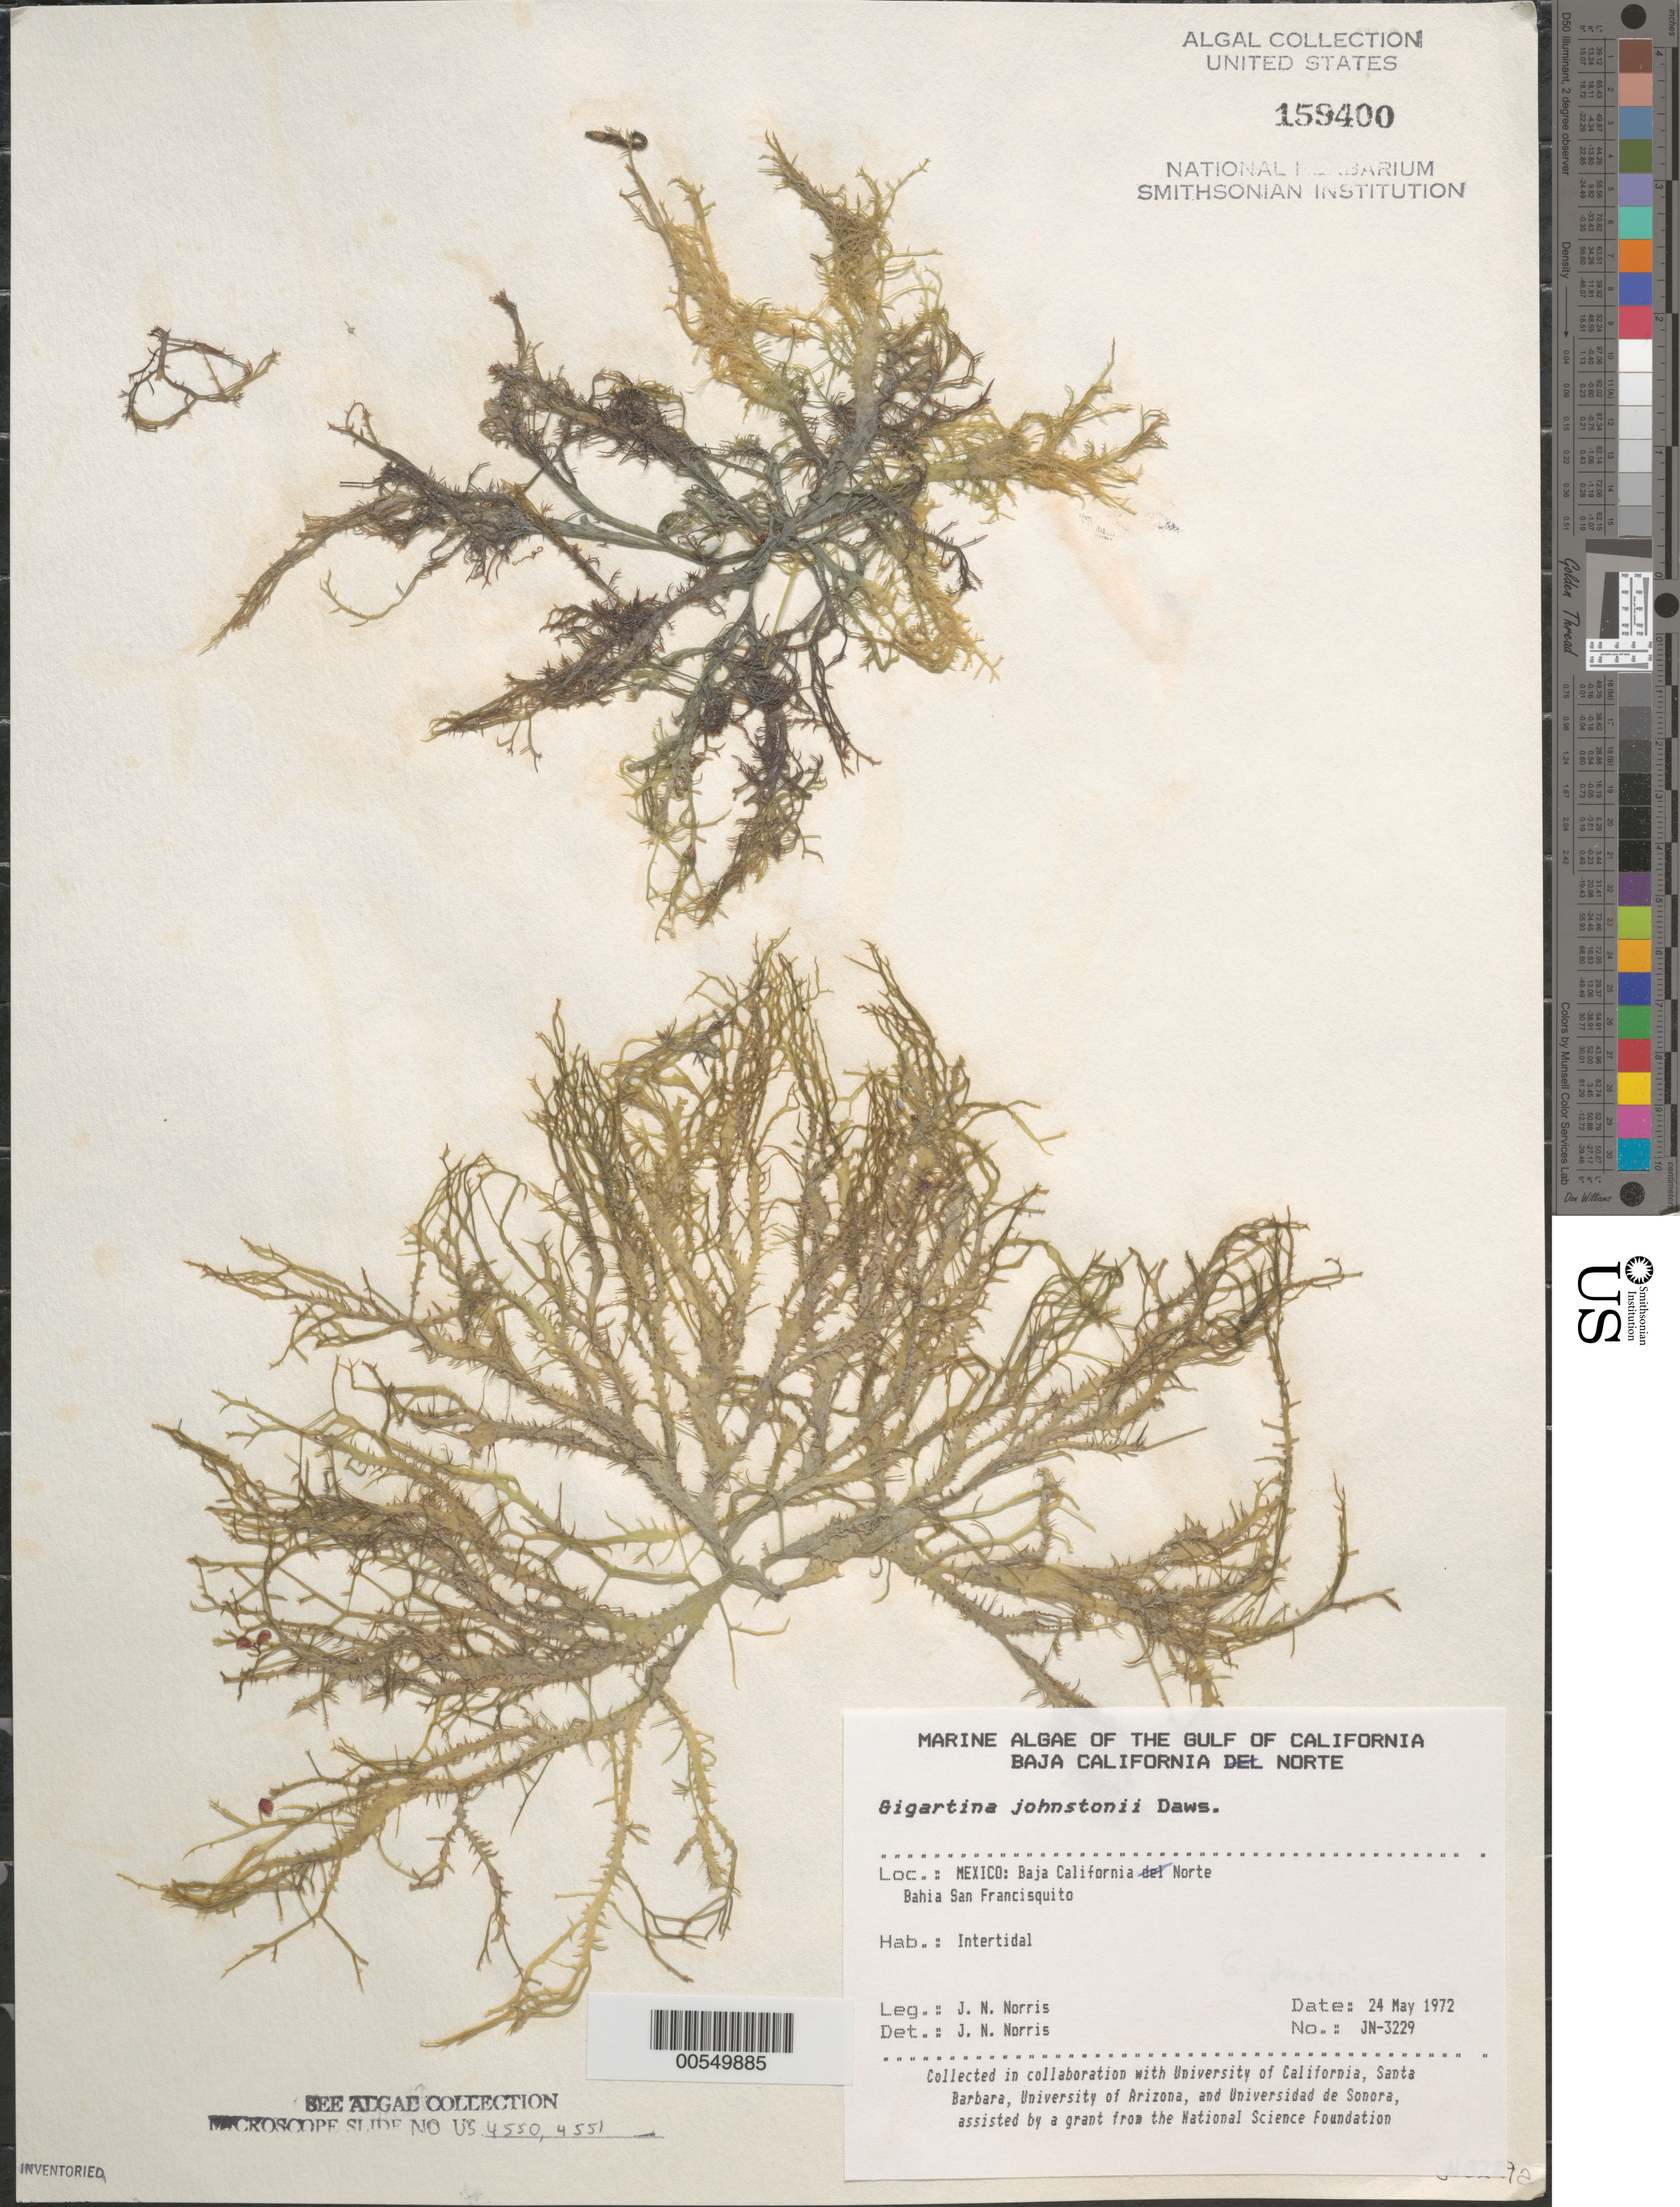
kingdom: Plantae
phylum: Rhodophyta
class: Florideophyceae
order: Gigartinales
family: Gigartinaceae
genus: Chondracanthus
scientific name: Chondracanthus squarrulosus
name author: (Setch. & N.L. Gardner) J.R. Hughey et al.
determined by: Algae name updating Project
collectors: J. N. Norris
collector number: JN-3229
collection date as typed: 24 May 1972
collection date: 1972-05-24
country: Mexico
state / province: Baja California Norte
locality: Bahia San Francisquito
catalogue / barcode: US 159400